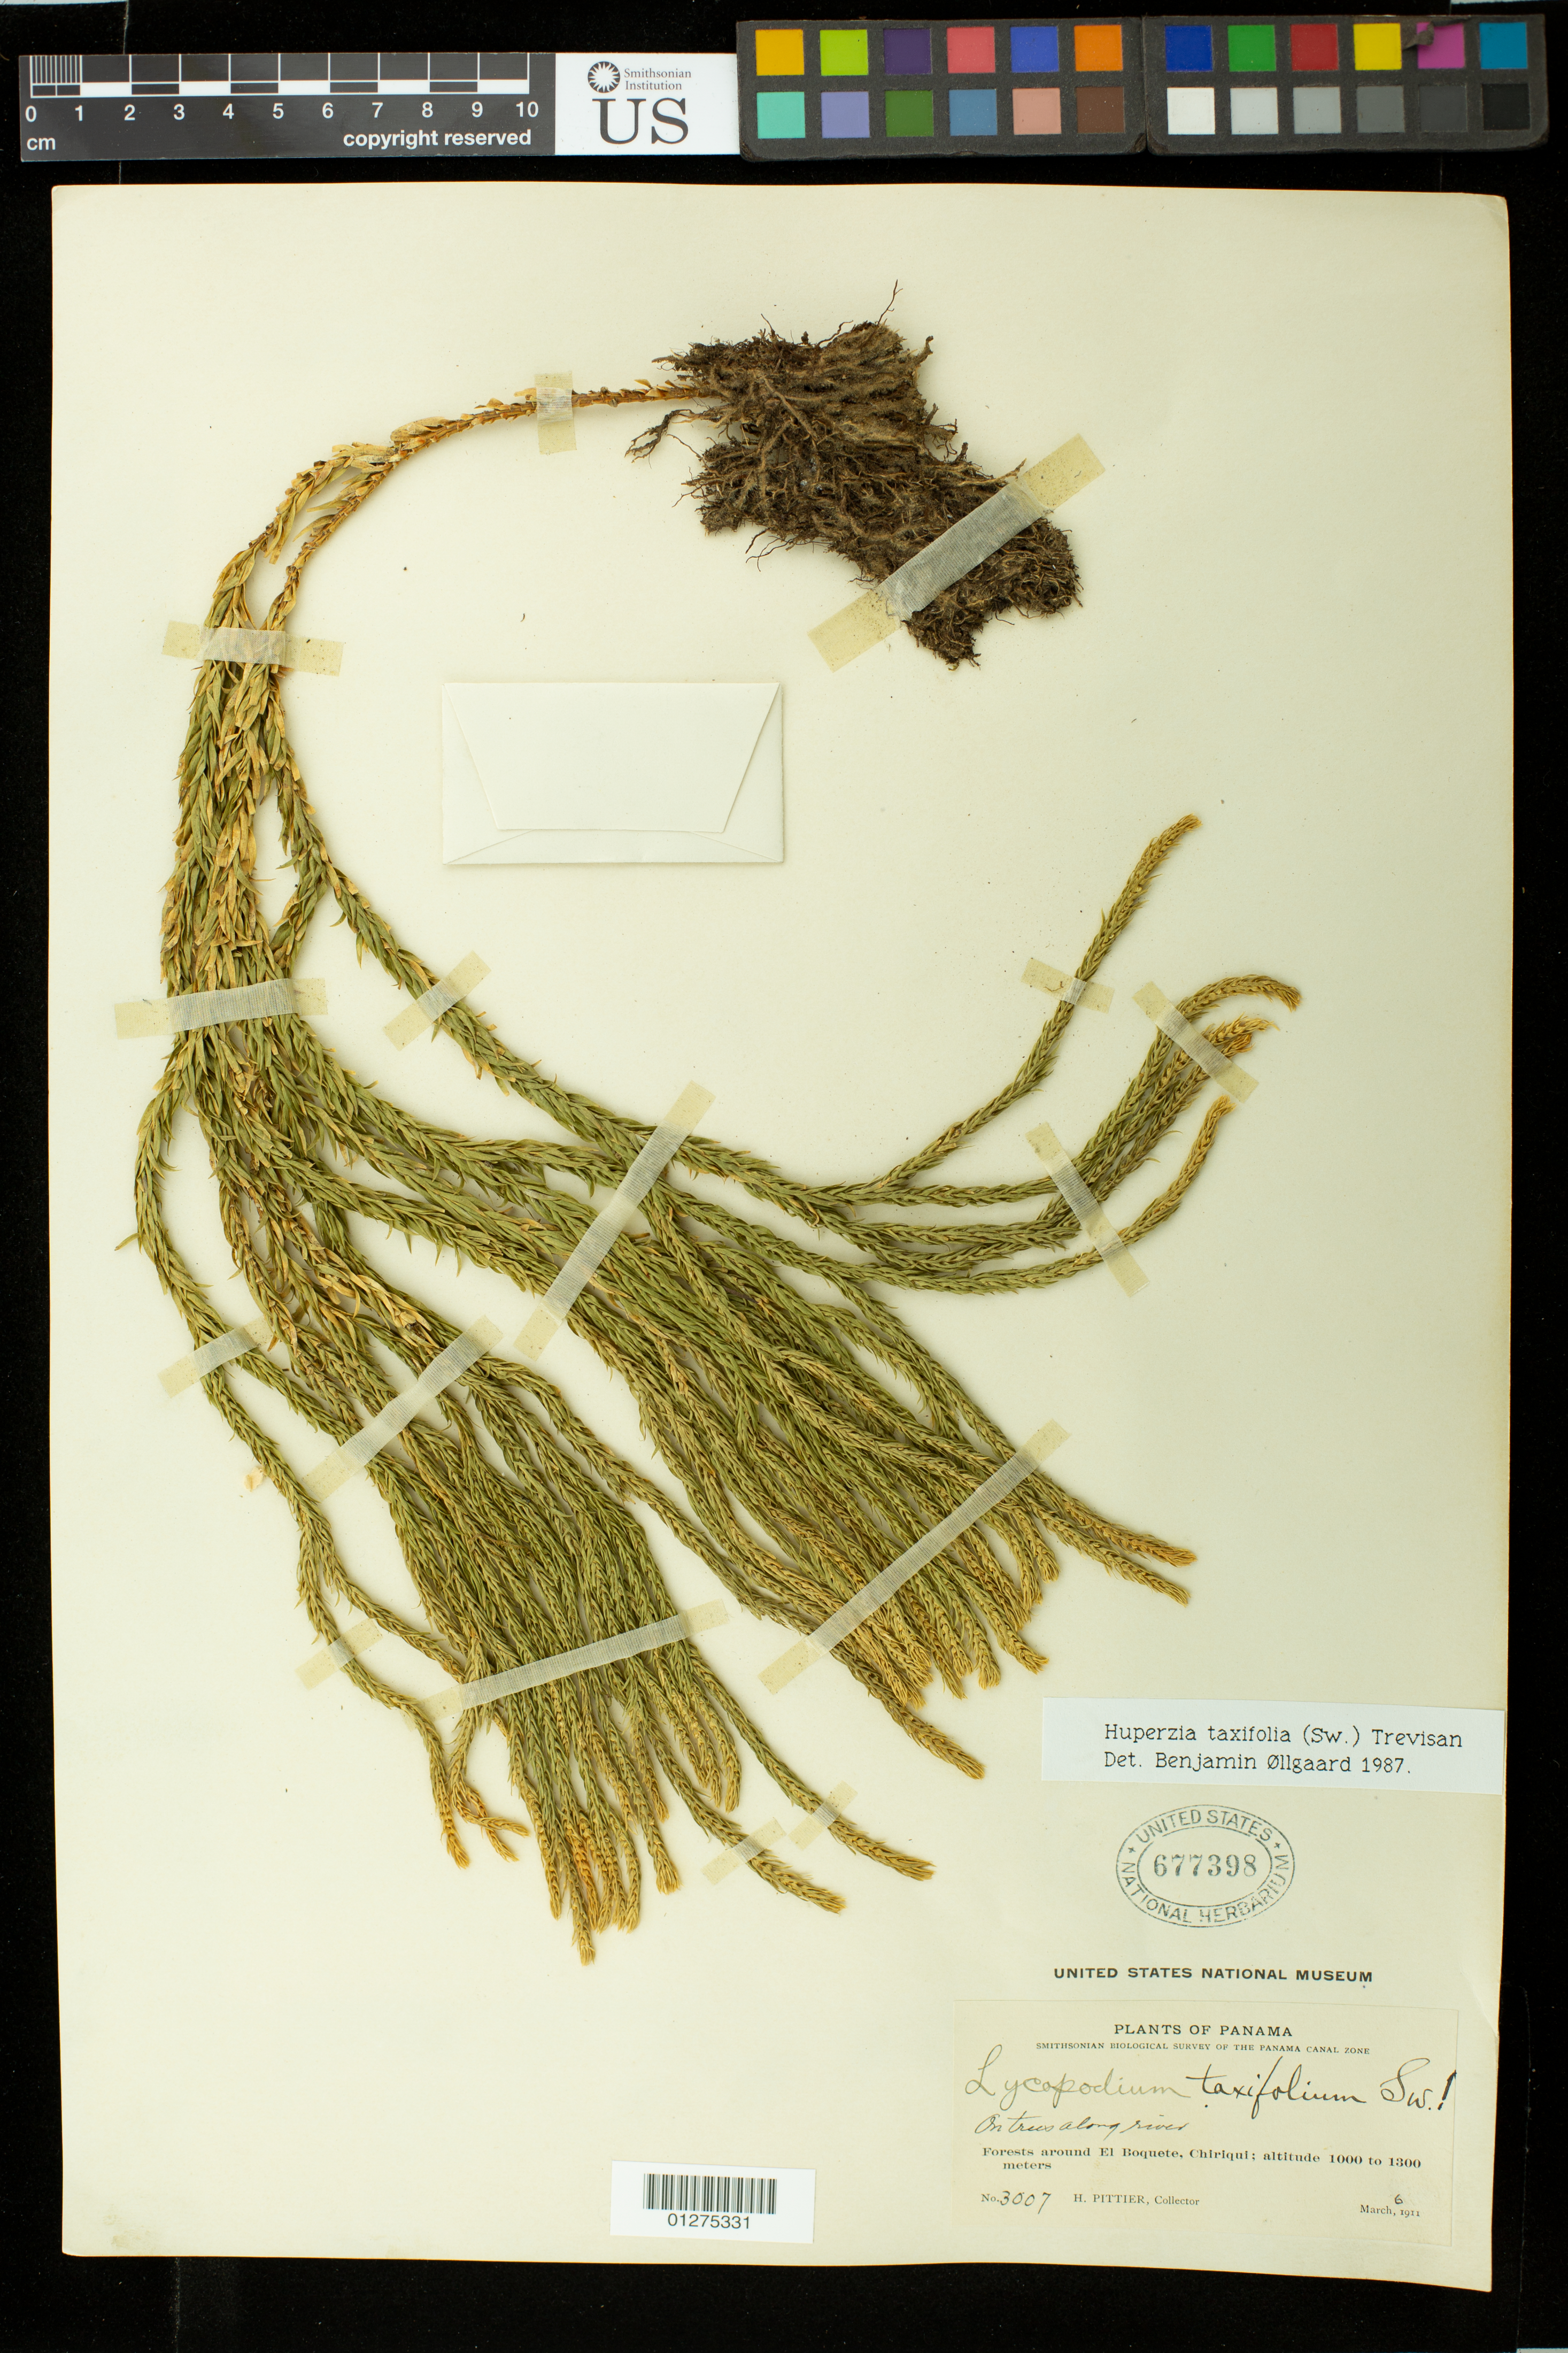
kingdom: Plantae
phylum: Tracheophyta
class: Lycopodiopsida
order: Lycopodiales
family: Lycopodiaceae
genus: Phlegmariurus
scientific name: Phlegmariurus taxifolius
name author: (Sw.) Á. Löve & D. Löve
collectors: H. F. Pittier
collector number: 3007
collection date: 1911-03-06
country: Panama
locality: Forest around El Boqete, Chiriqui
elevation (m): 1000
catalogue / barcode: US 677398